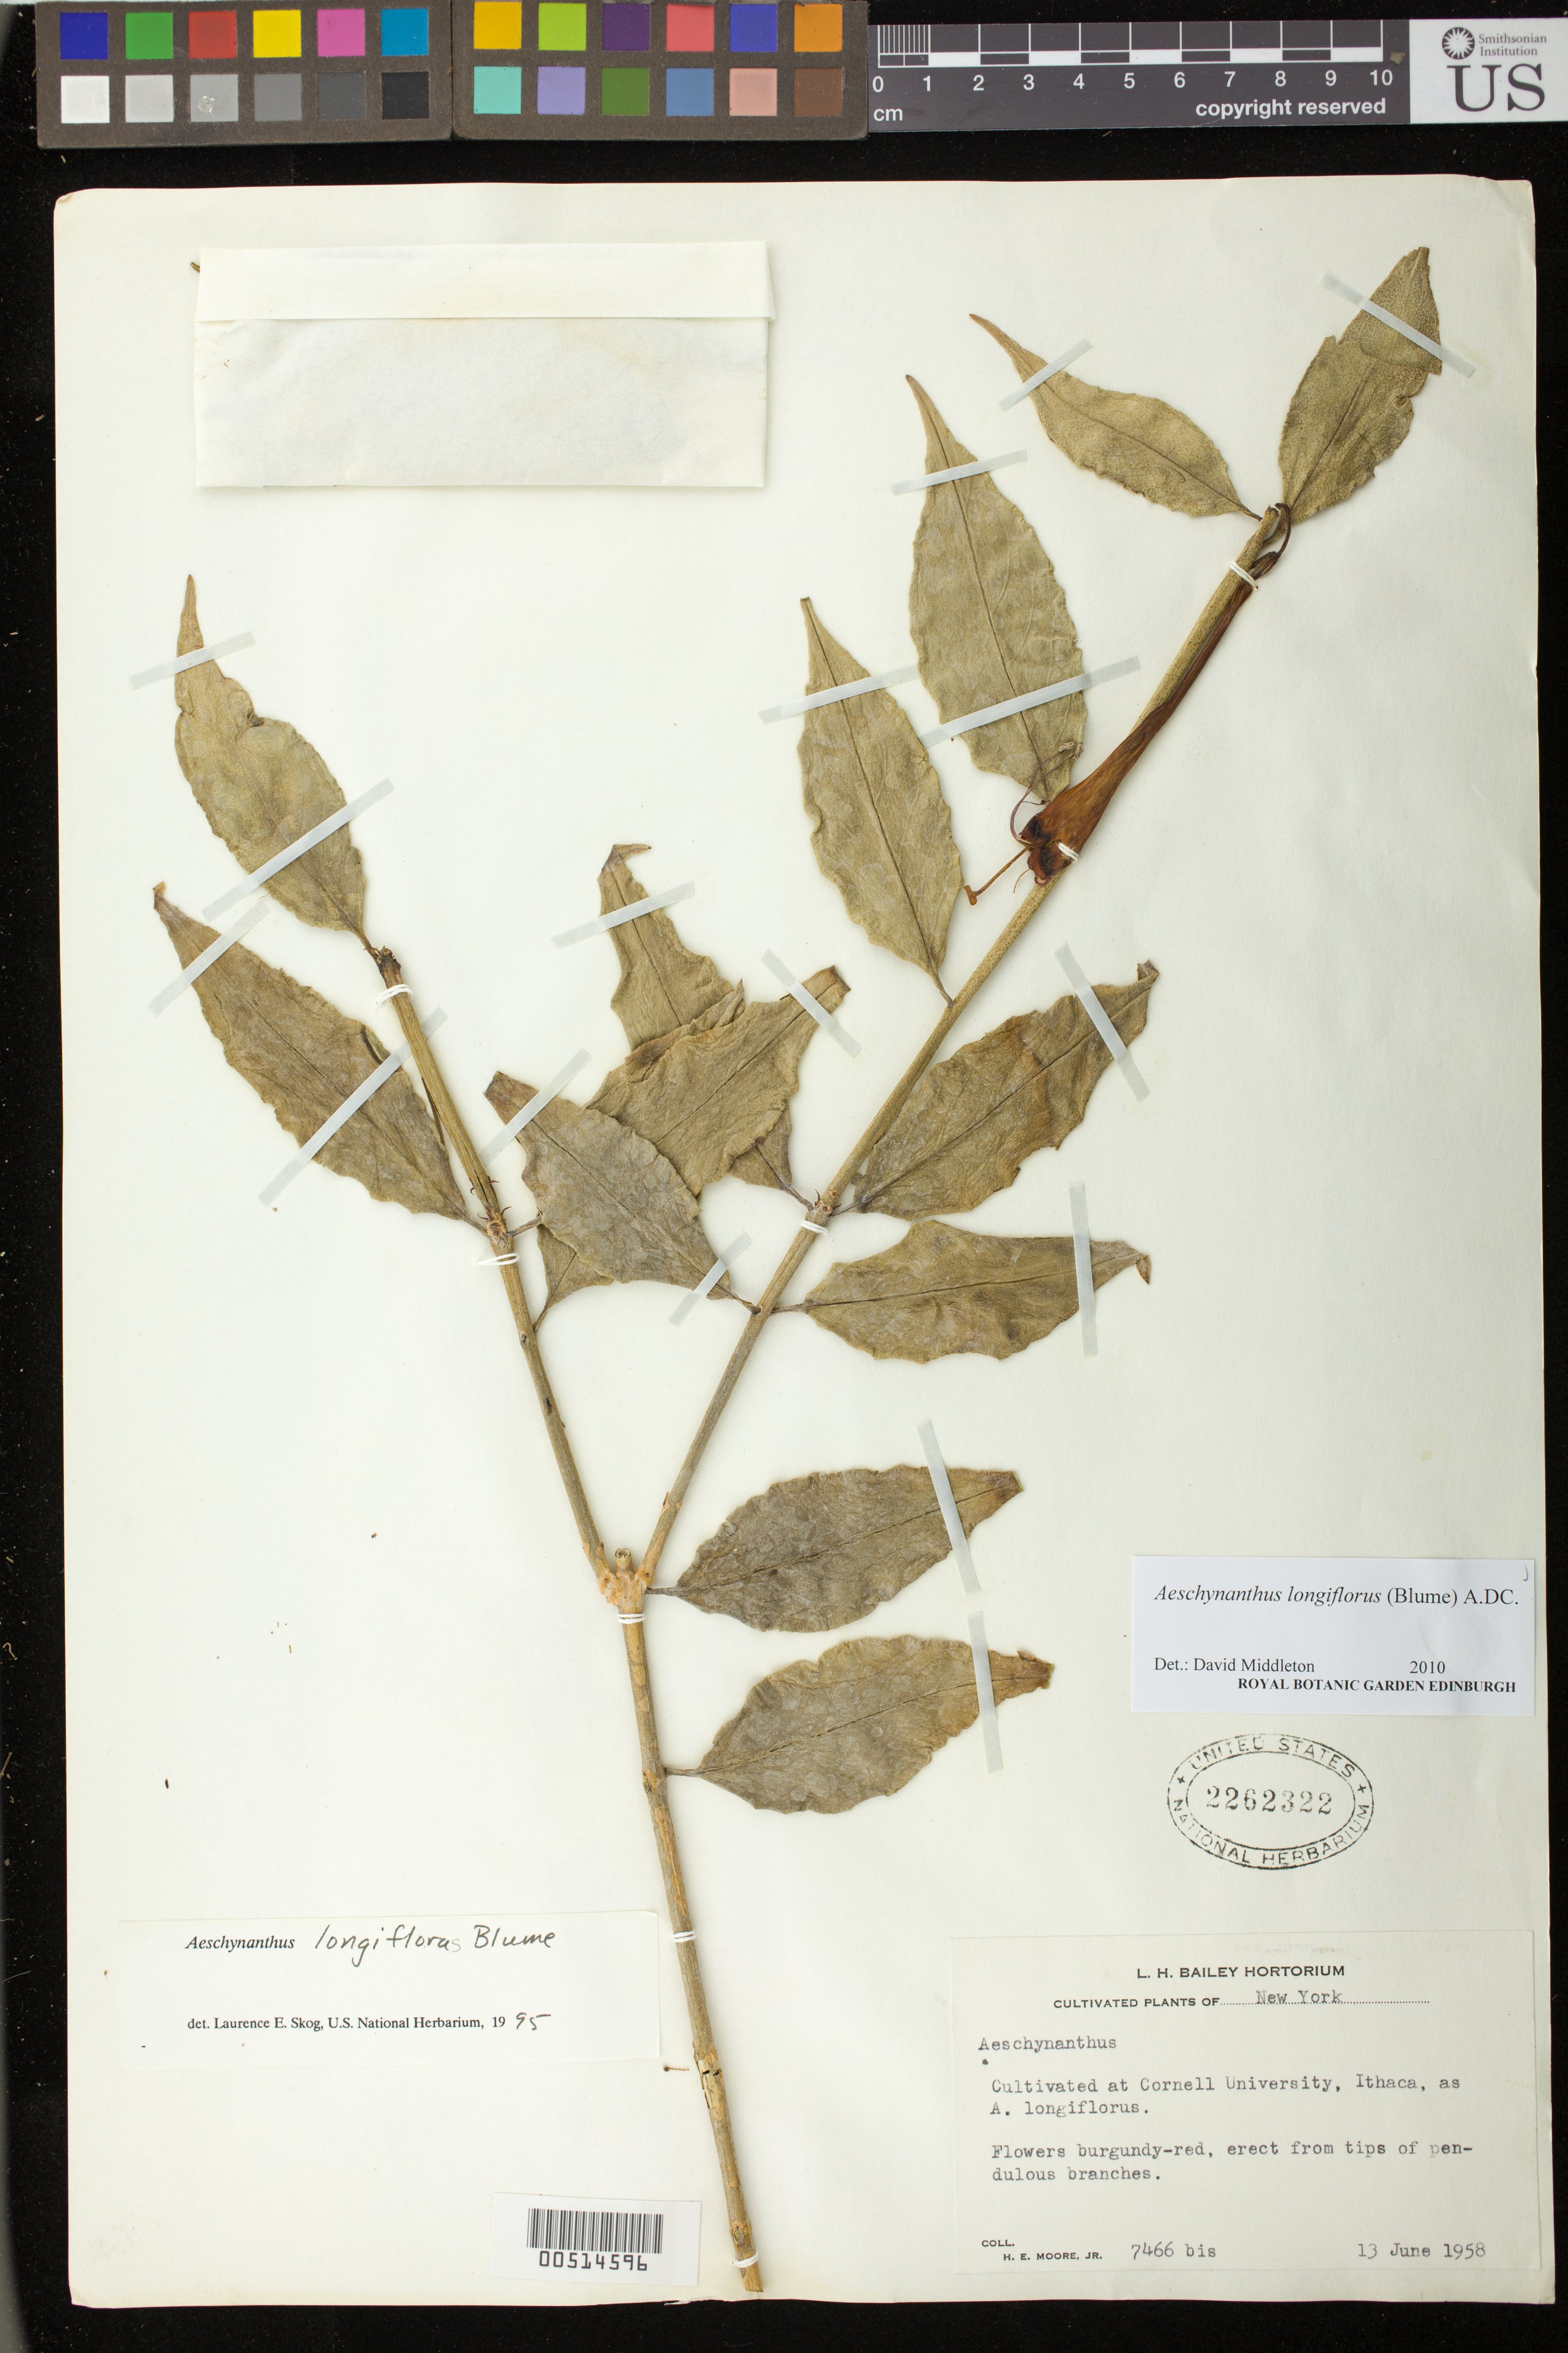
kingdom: Plantae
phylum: Tracheophyta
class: Magnoliopsida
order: Lamiales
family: Gesneriaceae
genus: Aeschynanthus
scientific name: Aeschynanthus longiflorus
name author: (Blume) A. DC.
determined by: Skog, Laurence E.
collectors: H. E. Moore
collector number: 7466 bis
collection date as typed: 13 Jun 1958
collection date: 1958-06-13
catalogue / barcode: US 2262322